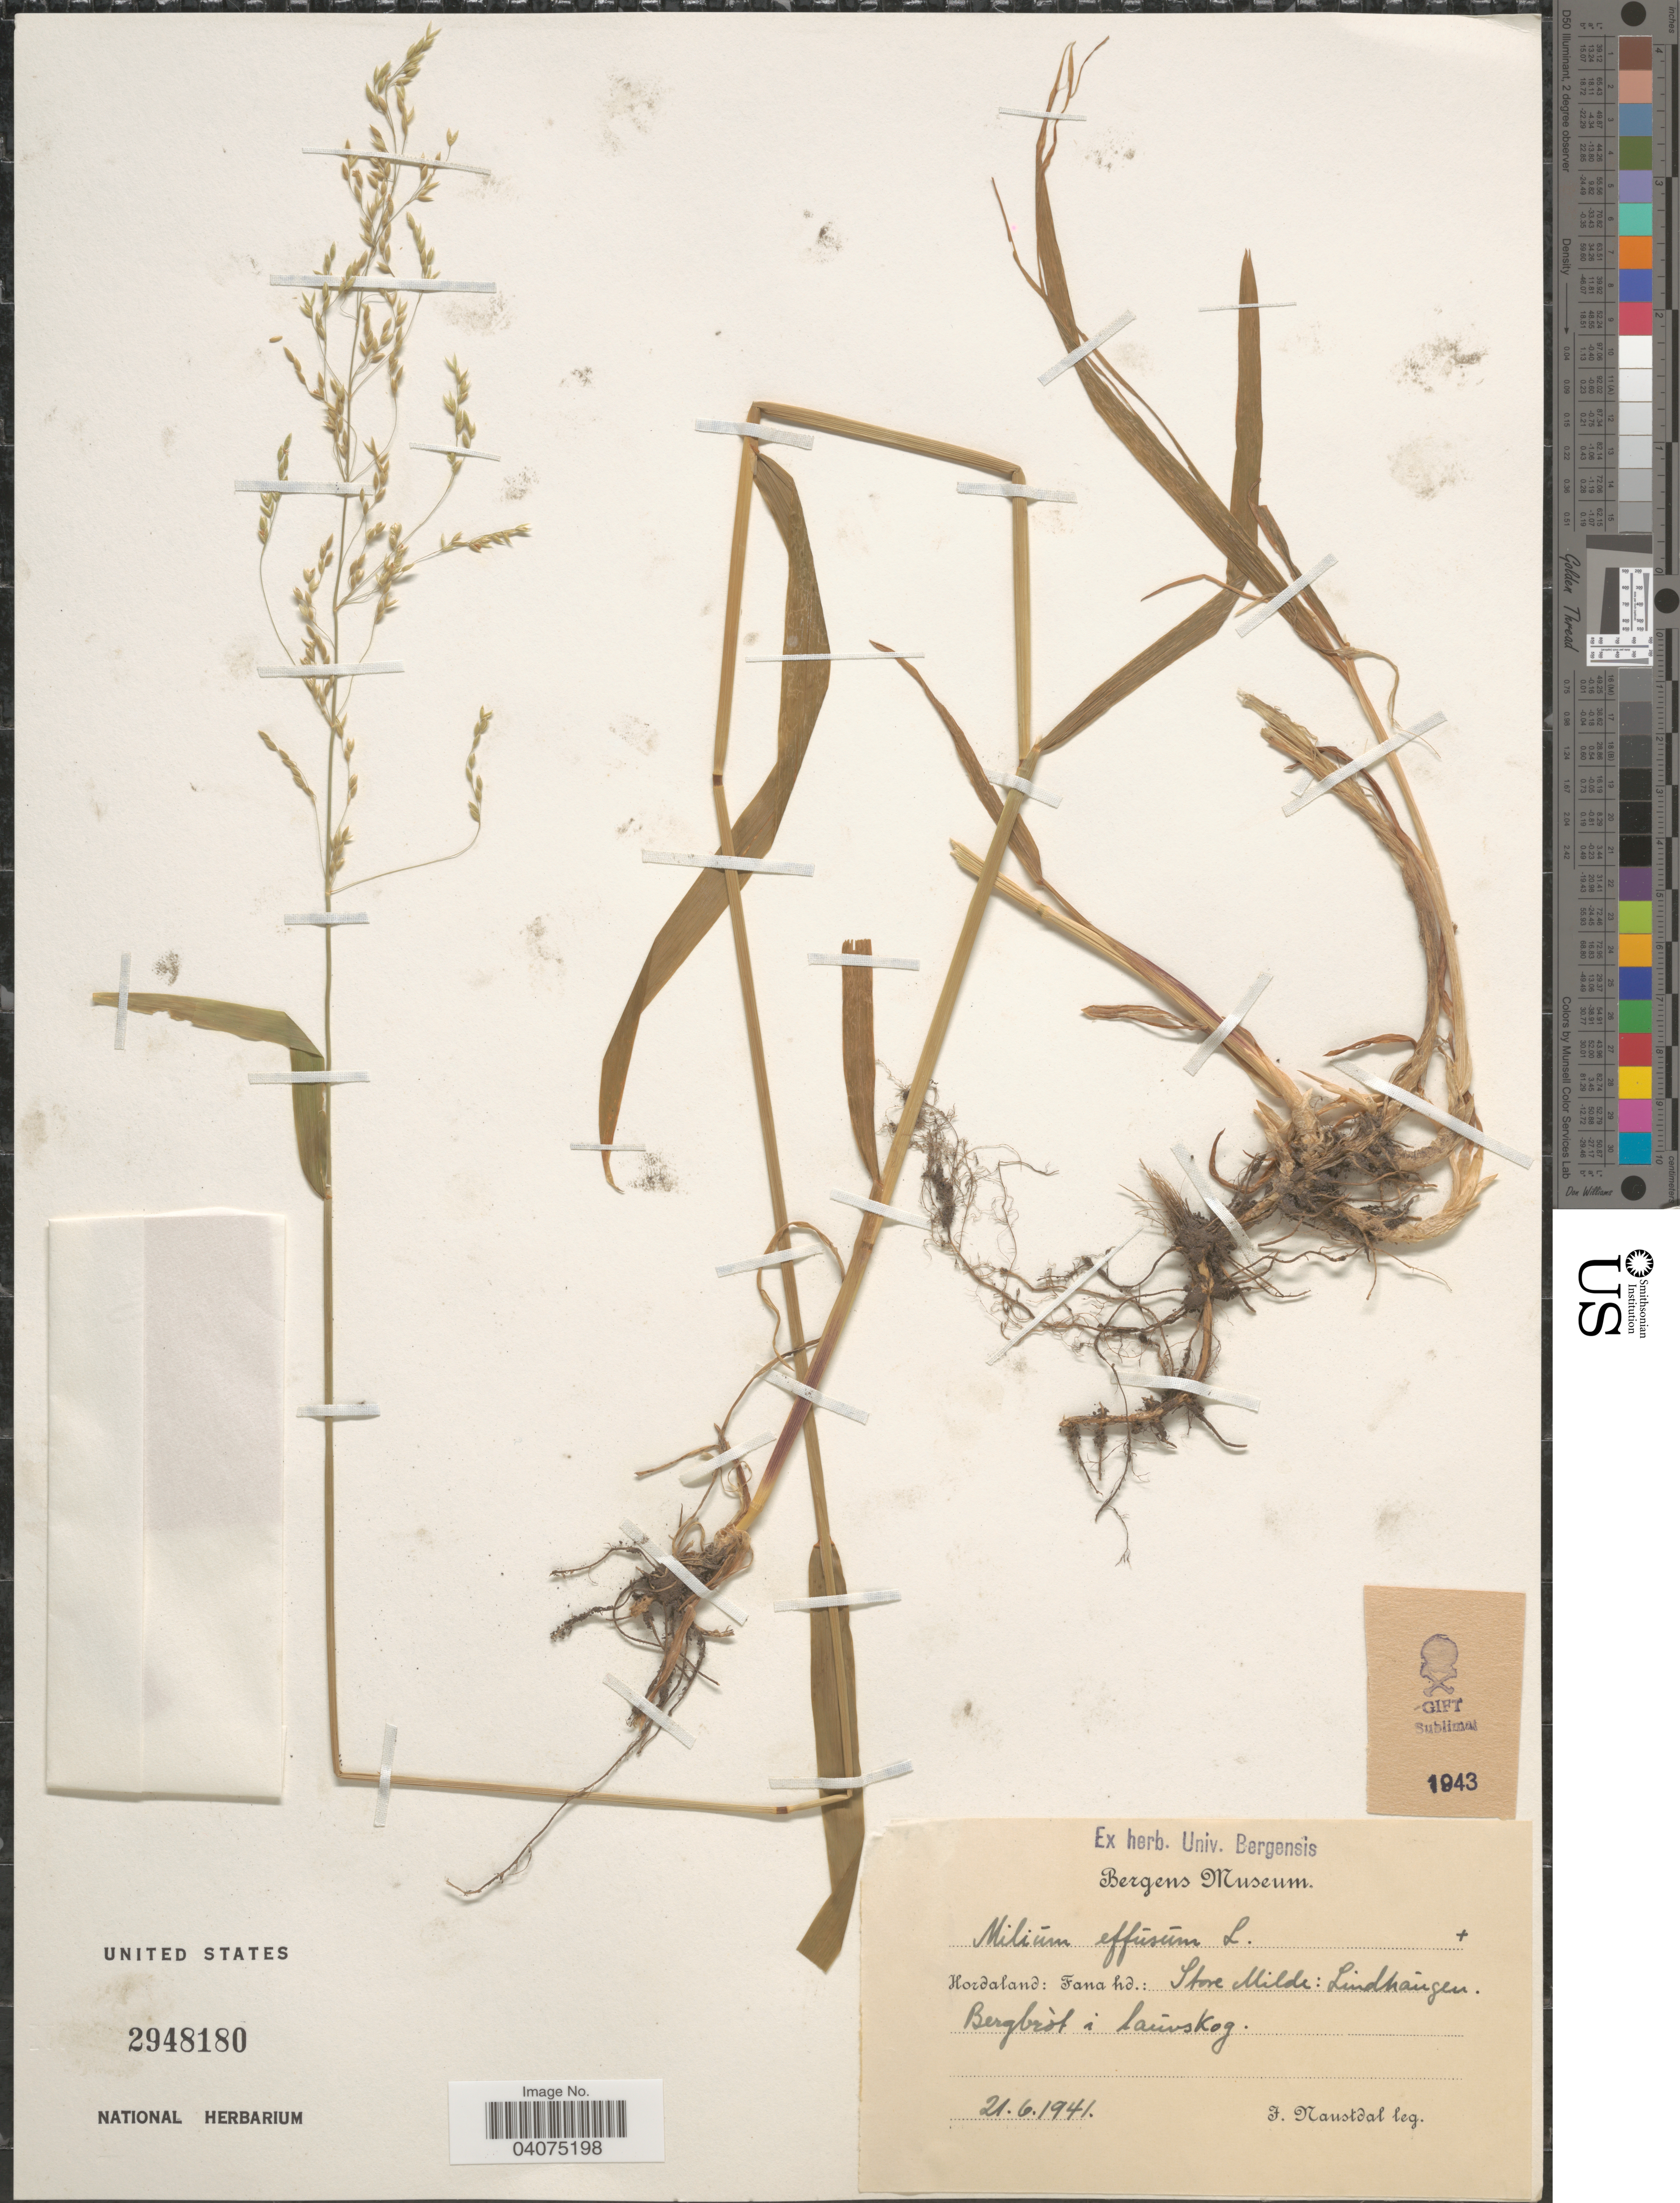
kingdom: Plantae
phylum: Tracheophyta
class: Liliopsida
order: Poales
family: Poaceae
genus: Milium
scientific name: Milium effusum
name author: L.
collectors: F. Nanstdal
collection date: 1941-06-21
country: Norway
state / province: Hordaland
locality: Fana hd: Store Milde: Lindhängen. Bergrót à Lauvskog.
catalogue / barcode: US 2948180